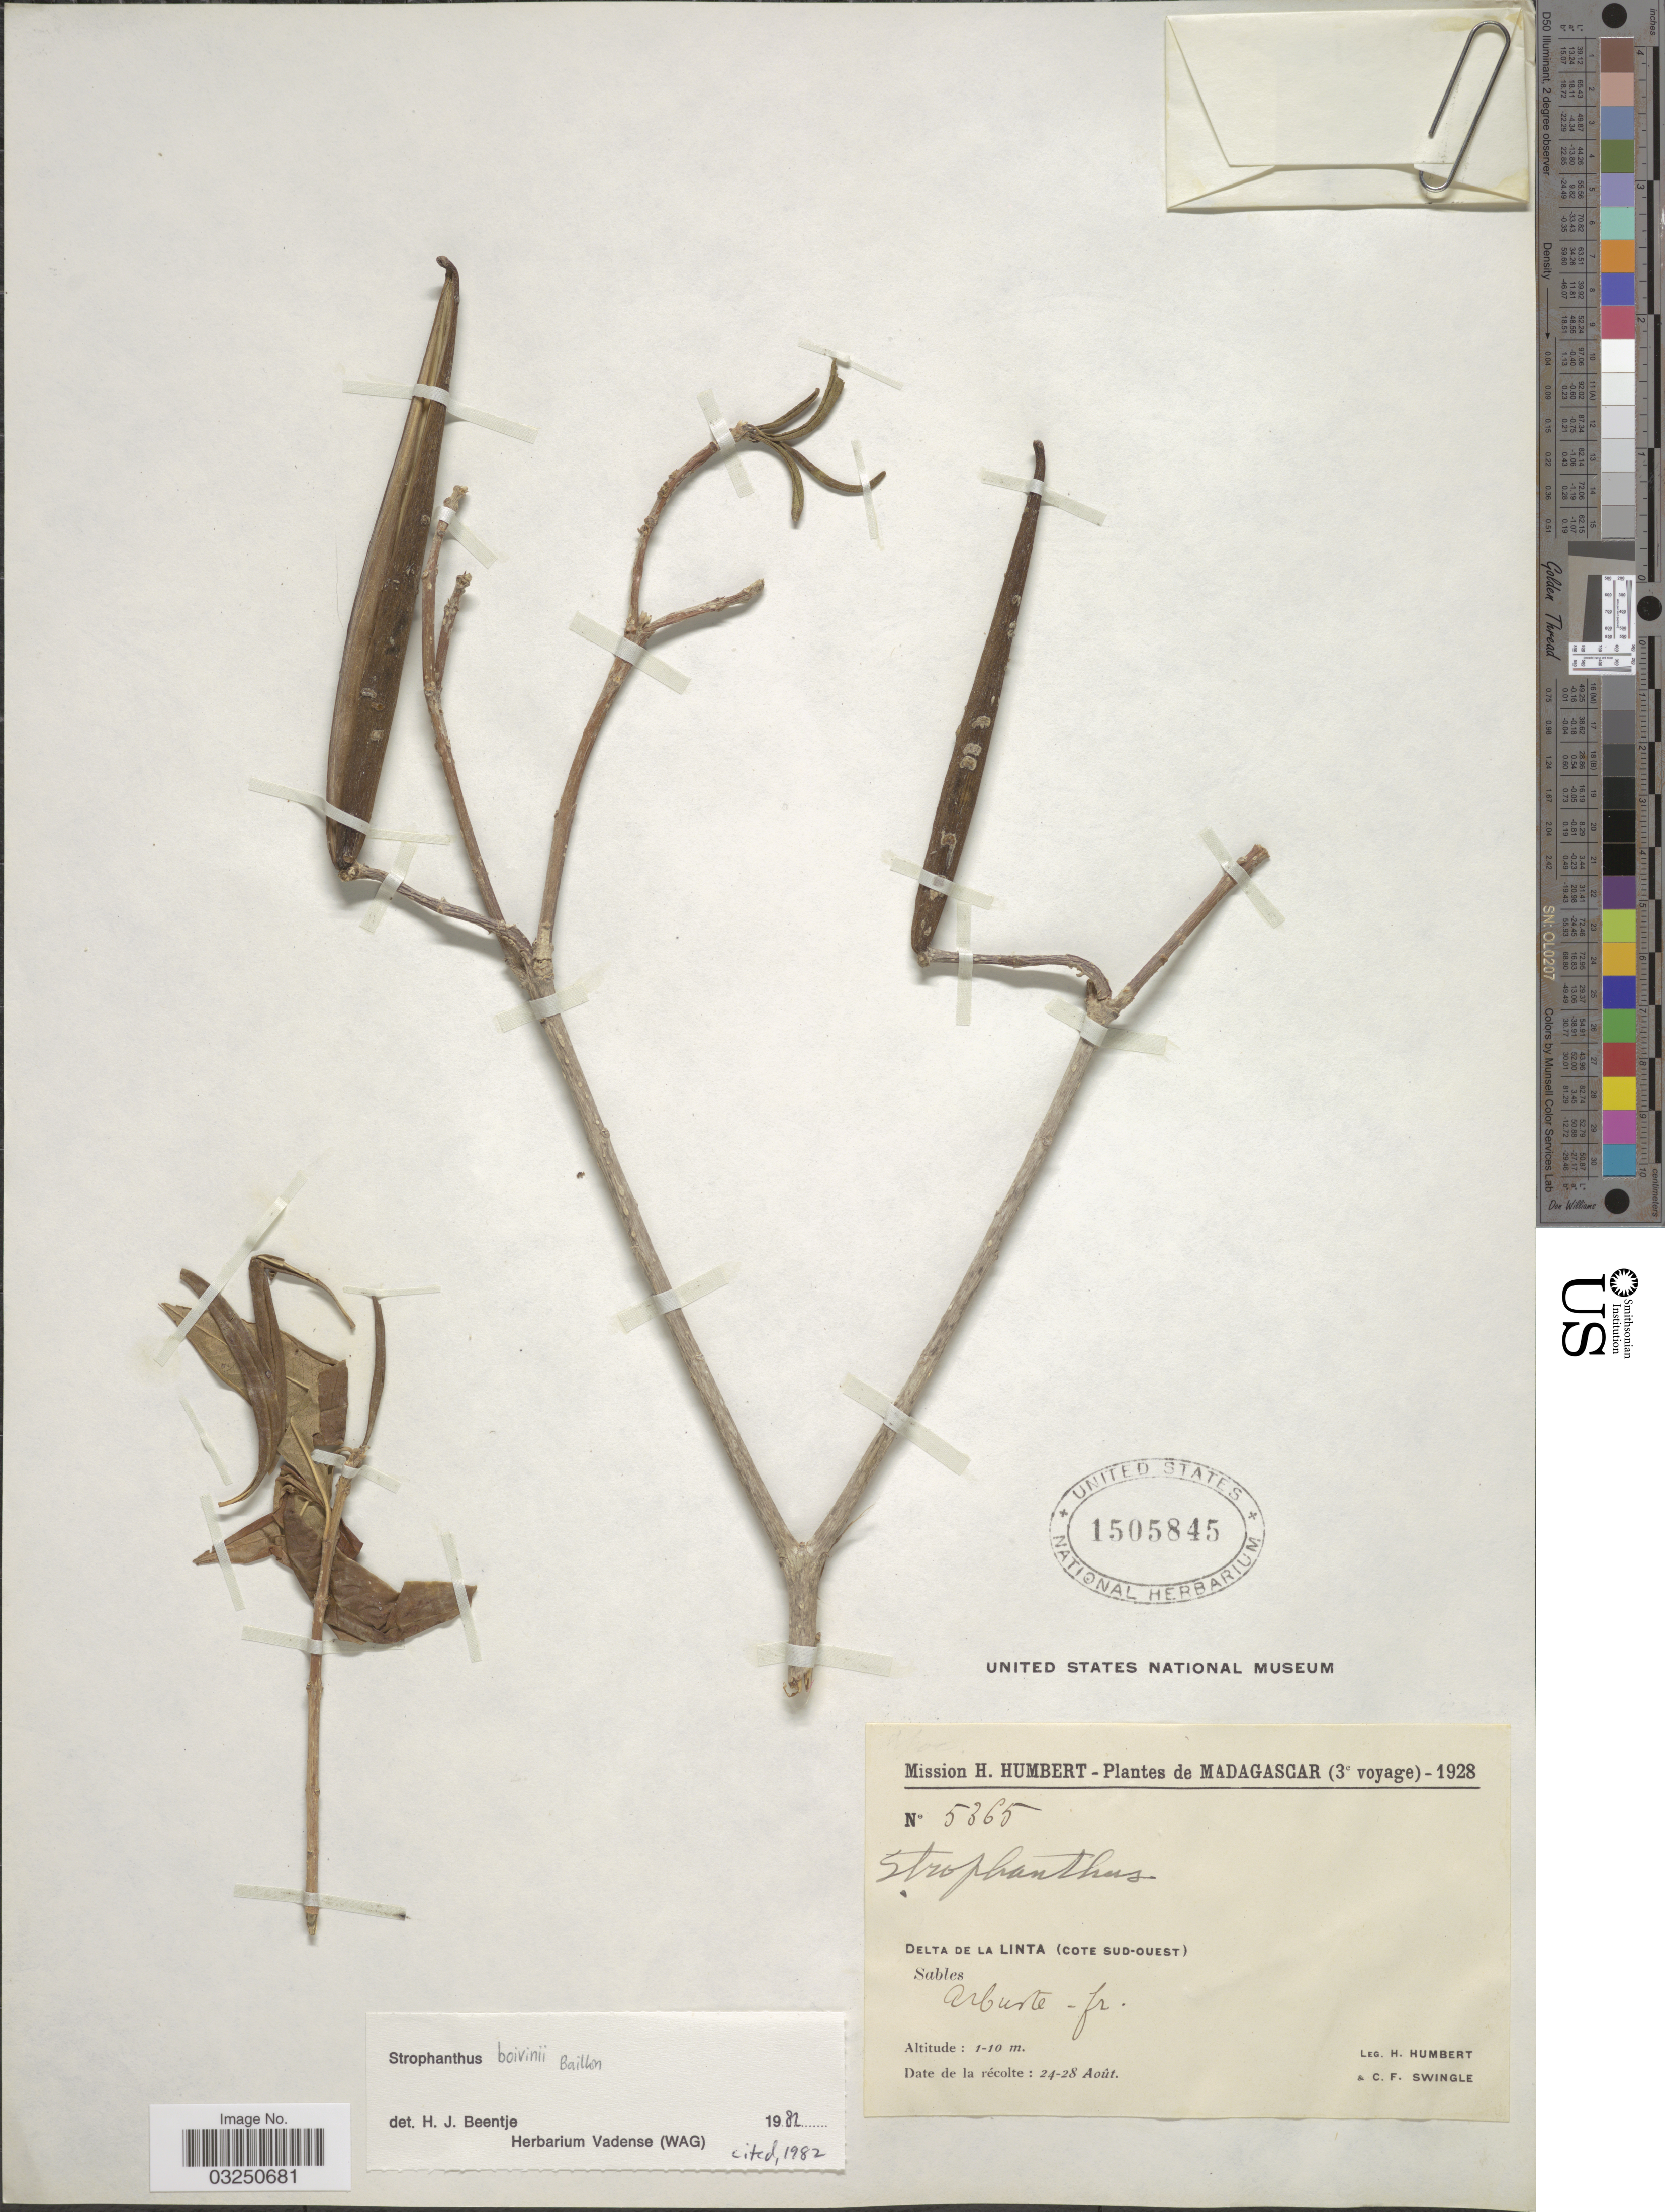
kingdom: Plantae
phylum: Tracheophyta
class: Magnoliopsida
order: Gentianales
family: Apocynaceae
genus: Roupellina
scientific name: Roupellina boivinii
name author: (Baill.) Pichon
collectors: H. Humbert & C. Swingle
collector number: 5365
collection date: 1928-08-24/1928-08-28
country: Madagascar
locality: Delta de la Linta (Cote Sud-Ouest).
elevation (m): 1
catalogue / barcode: US 1505845